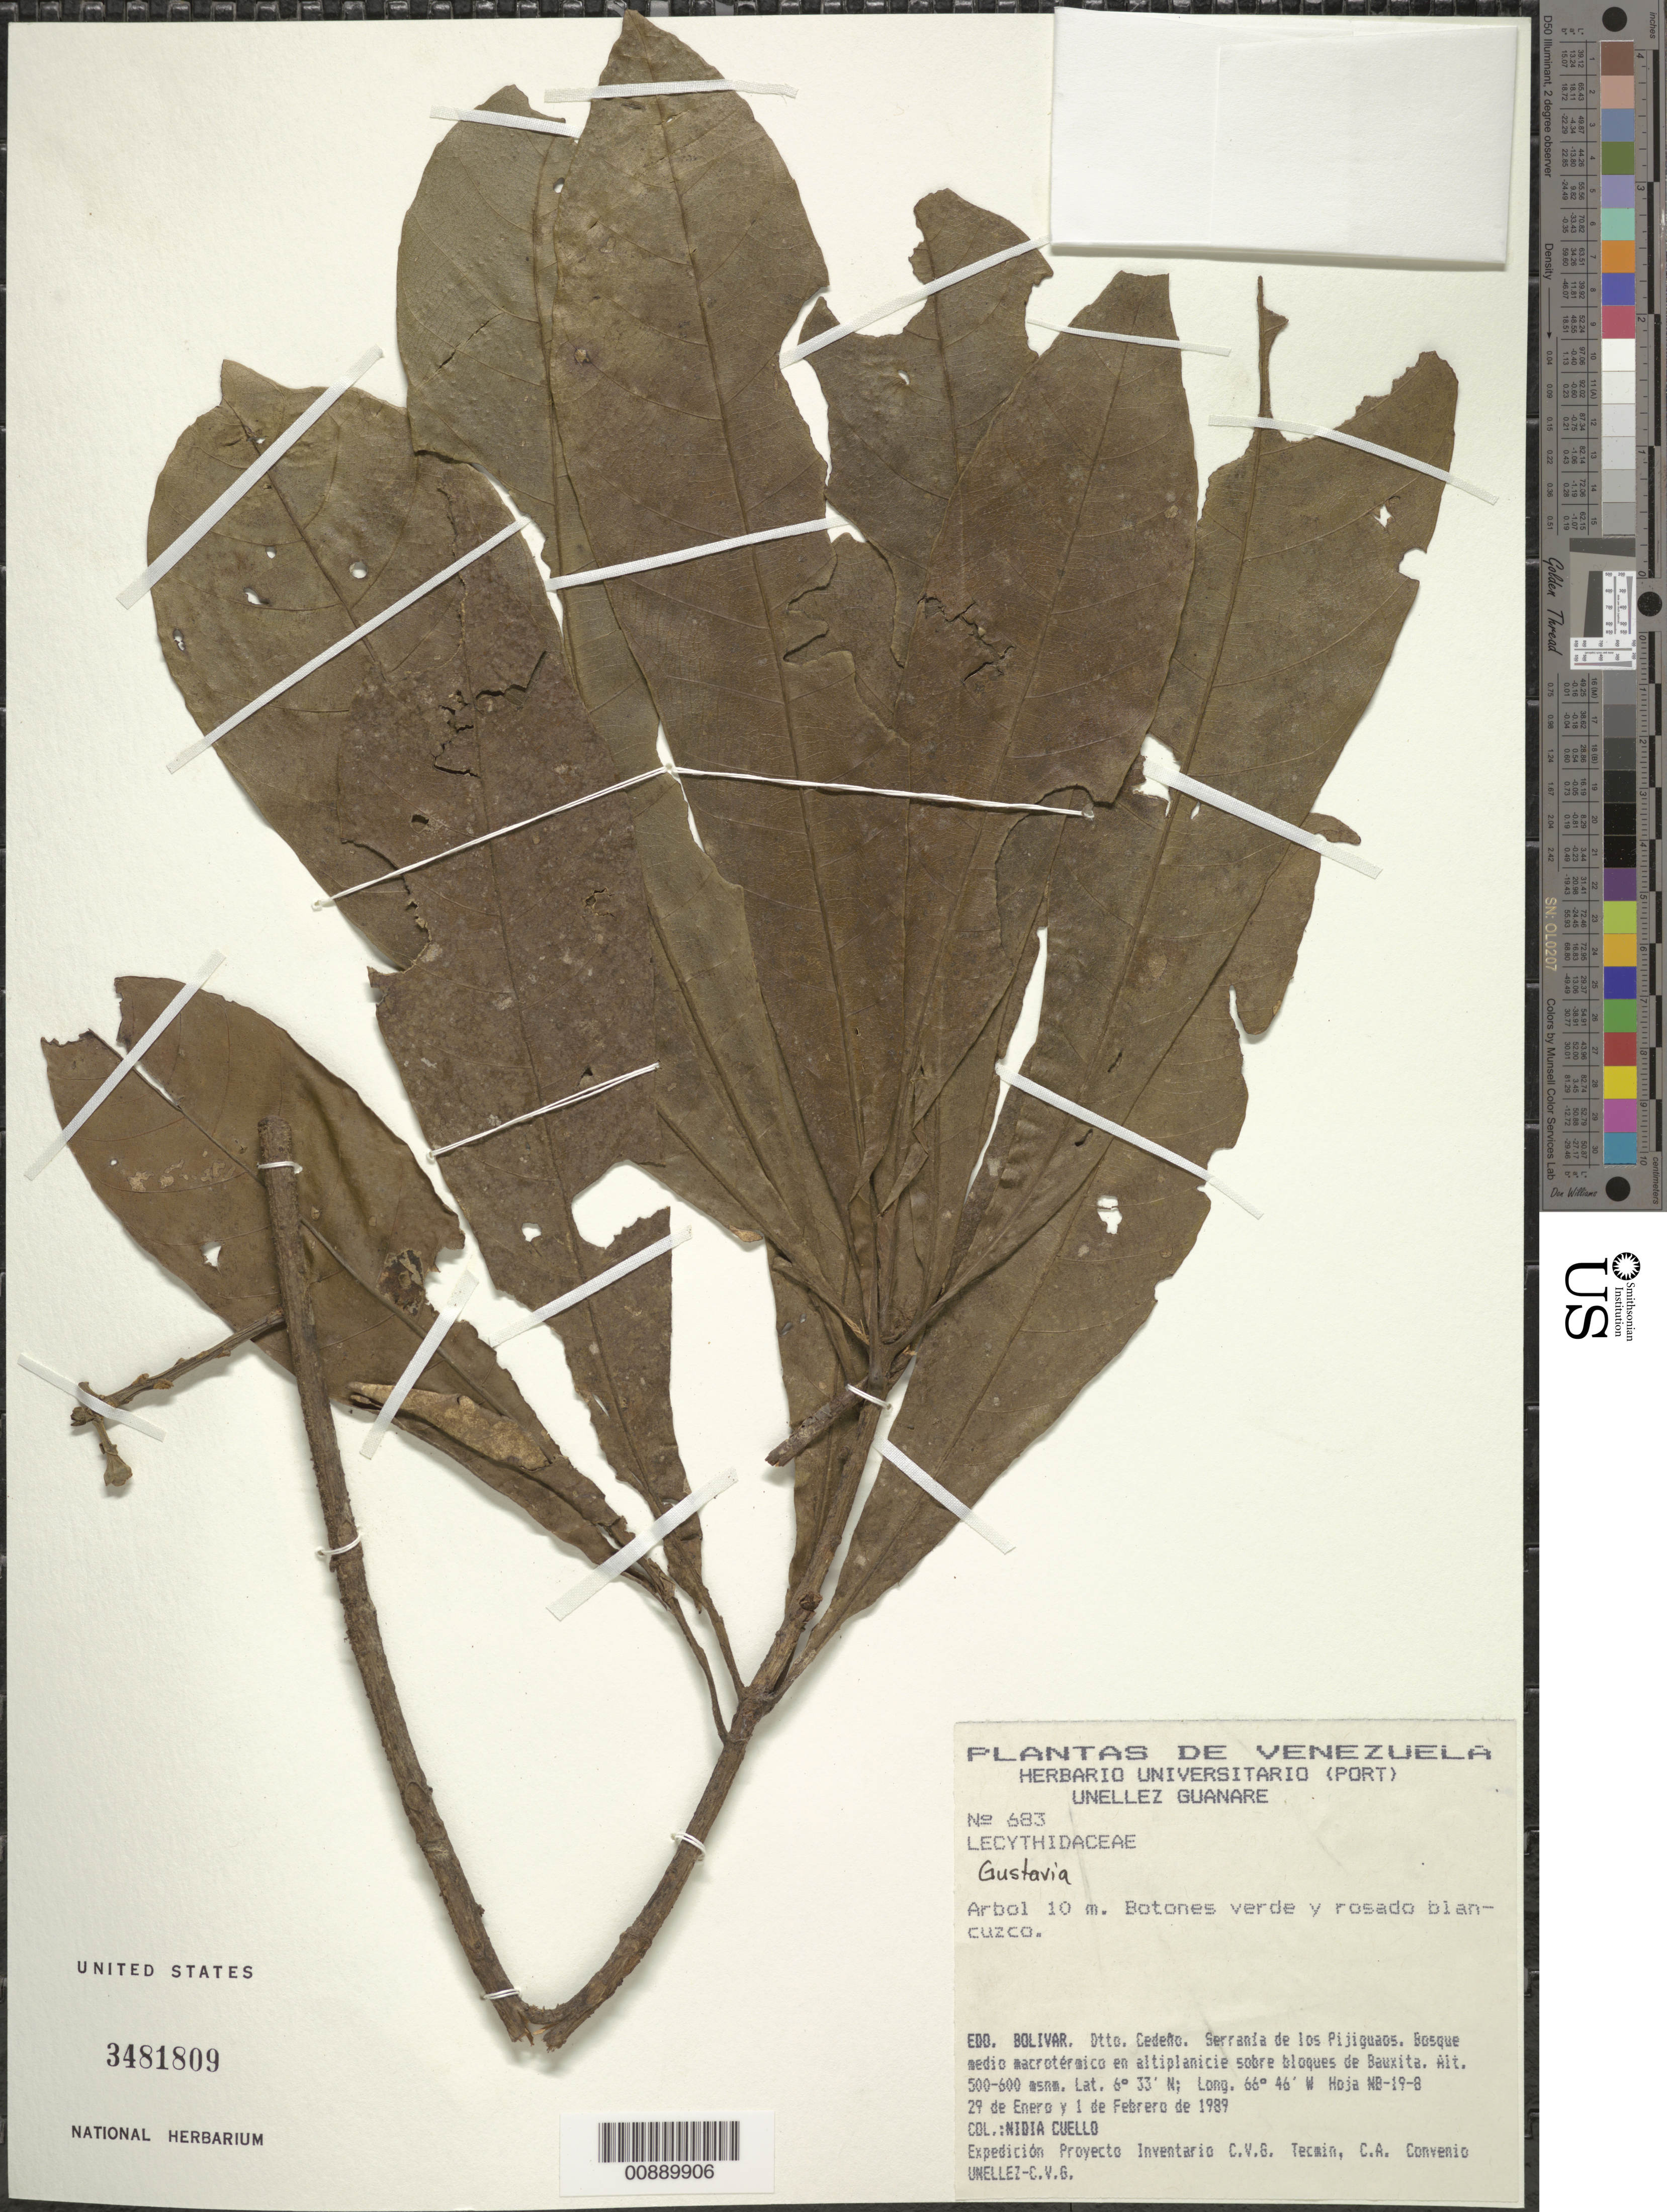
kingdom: Plantae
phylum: Tracheophyta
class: Magnoliopsida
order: Ericales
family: Lecythidaceae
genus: Gustavia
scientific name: Gustavia sp.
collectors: N. L. Cuello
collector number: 683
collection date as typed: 29-Jan-89 to 1-Feb-89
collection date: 1989-01-29/1989-02-01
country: Venezuela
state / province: Bolívar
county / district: Cedeño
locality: Serranía de los Pijiguaos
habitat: Bosque medio macrotermico en altiplanicie sobre bloques de bauxita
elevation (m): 500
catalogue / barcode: US 3481809